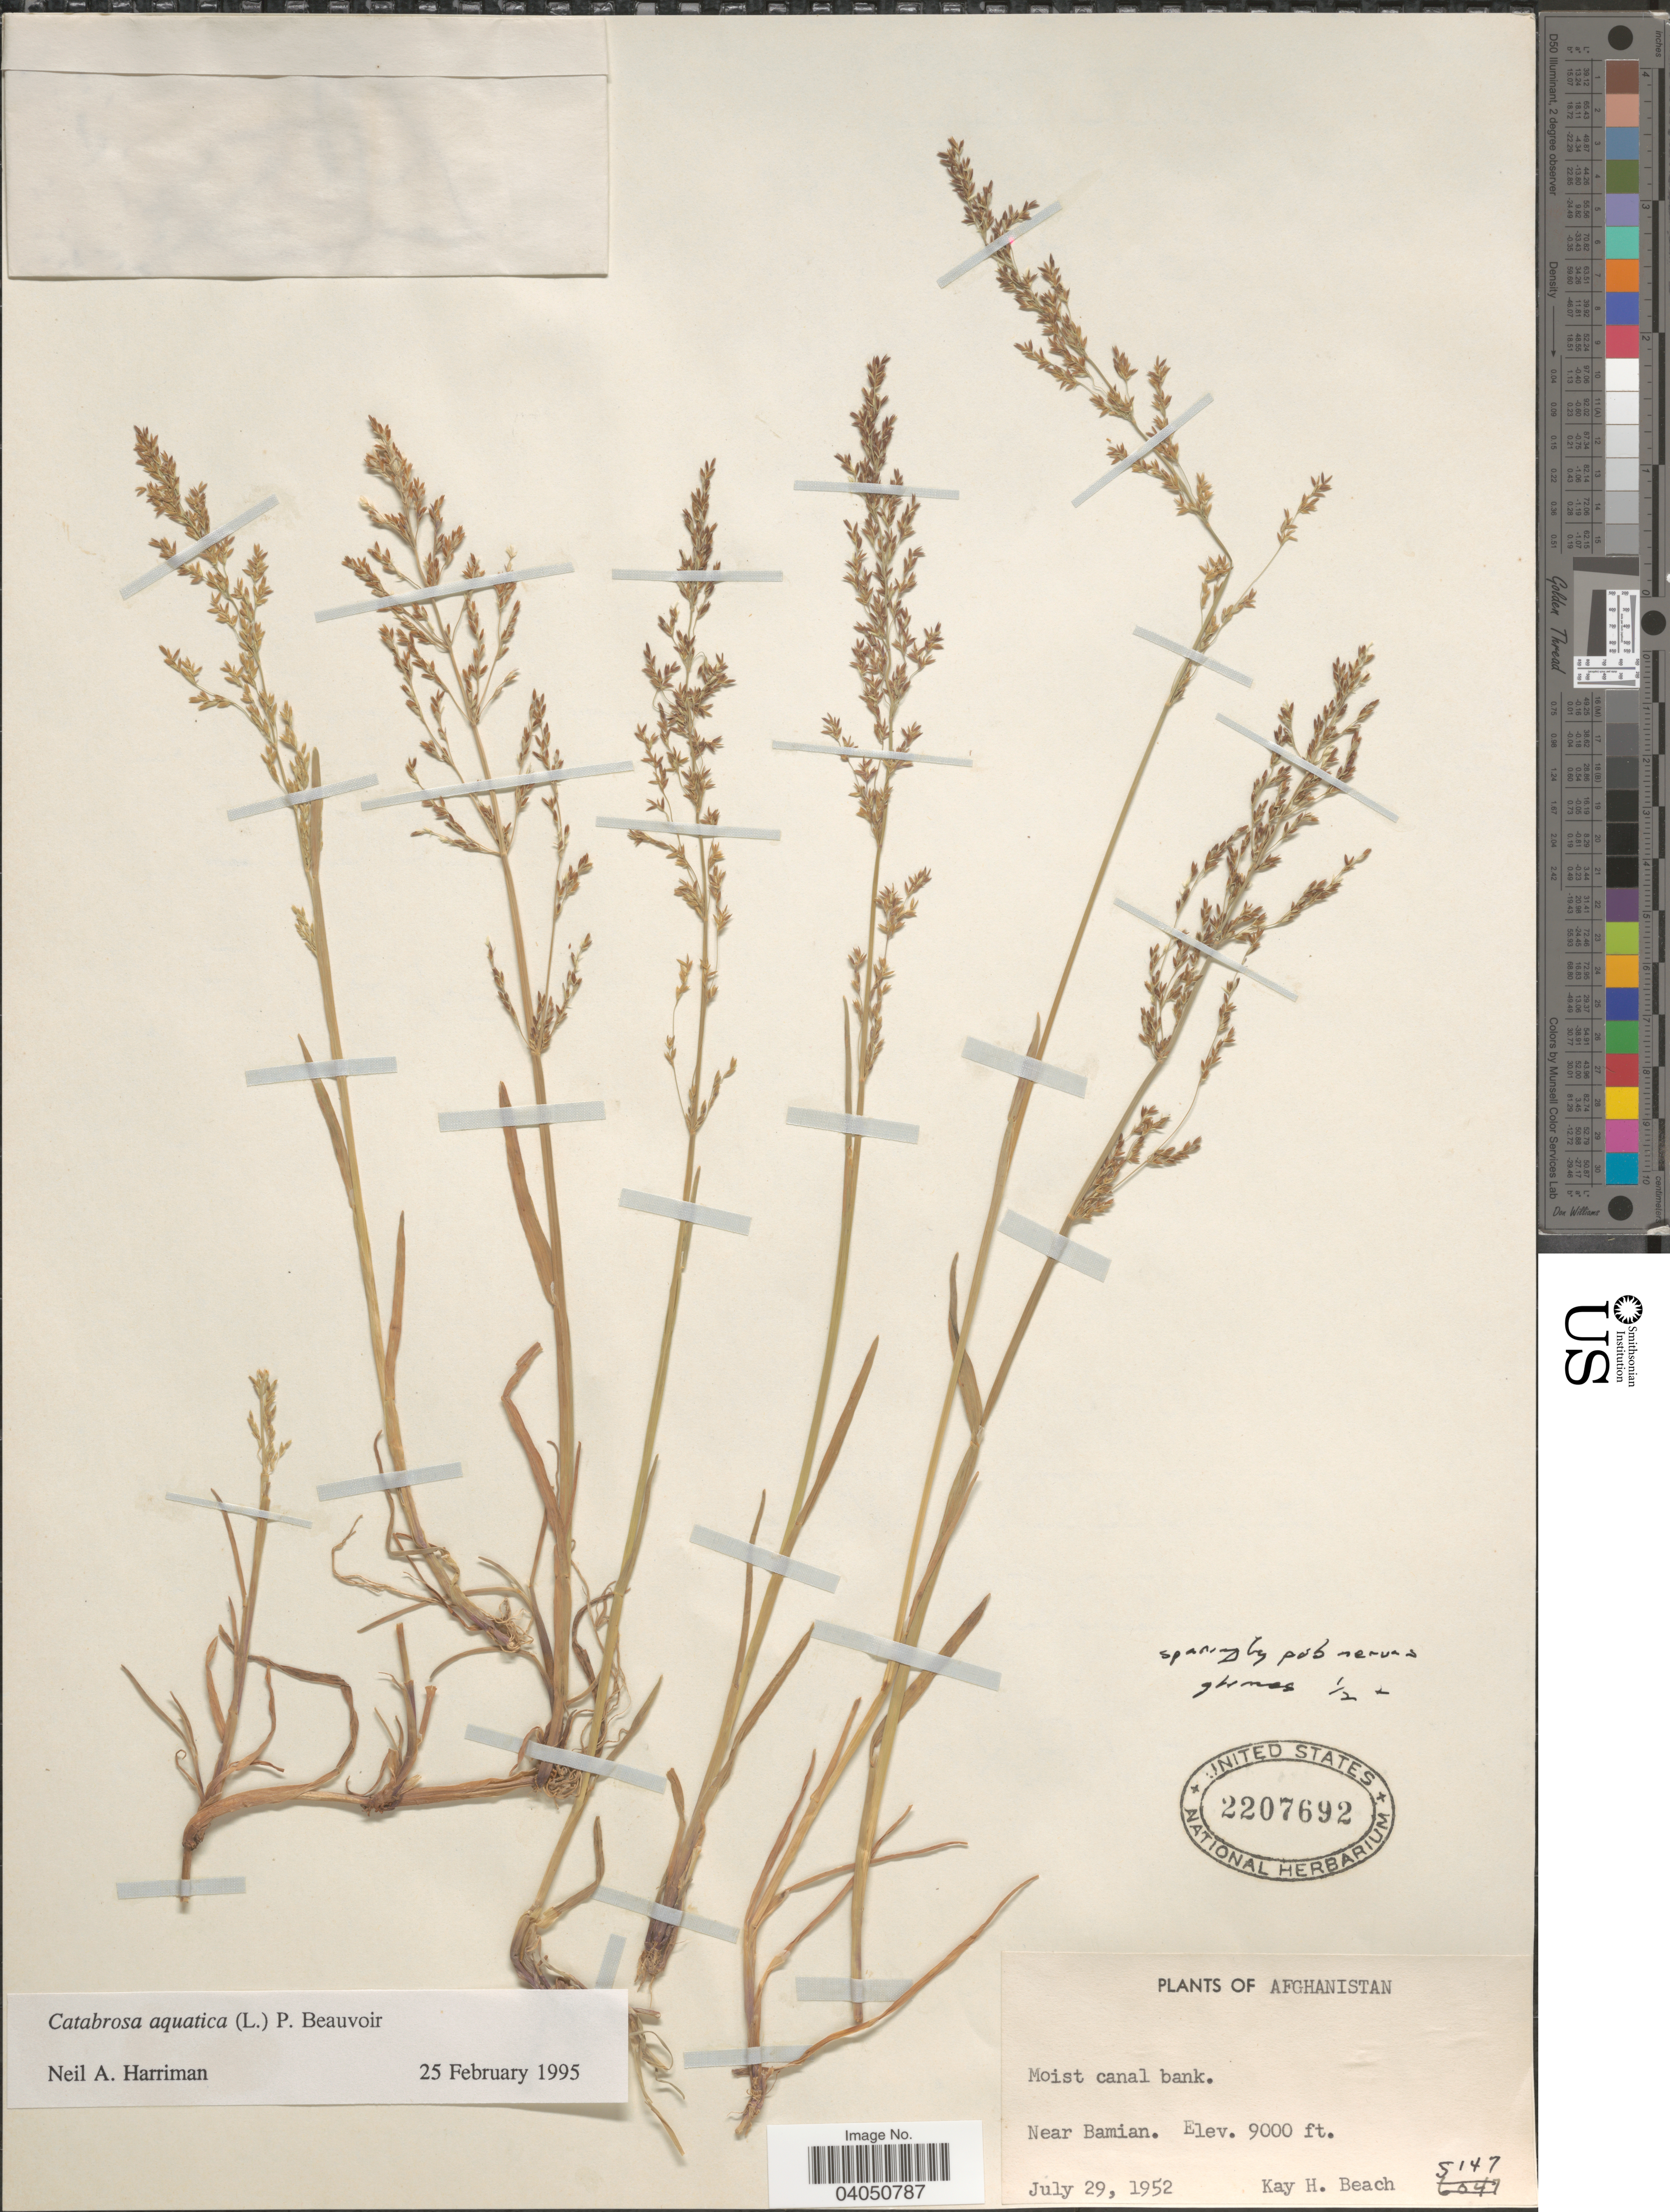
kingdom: Plantae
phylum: Tracheophyta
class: Liliopsida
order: Poales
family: Poaceae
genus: Catabrosa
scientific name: Catabrosa aquatica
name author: (L.) P. Beauv.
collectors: K. H. Beach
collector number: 5147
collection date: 1952-07-29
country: Afghanistan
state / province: Bamian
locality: Near Bamian.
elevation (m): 2743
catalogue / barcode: US 2207692